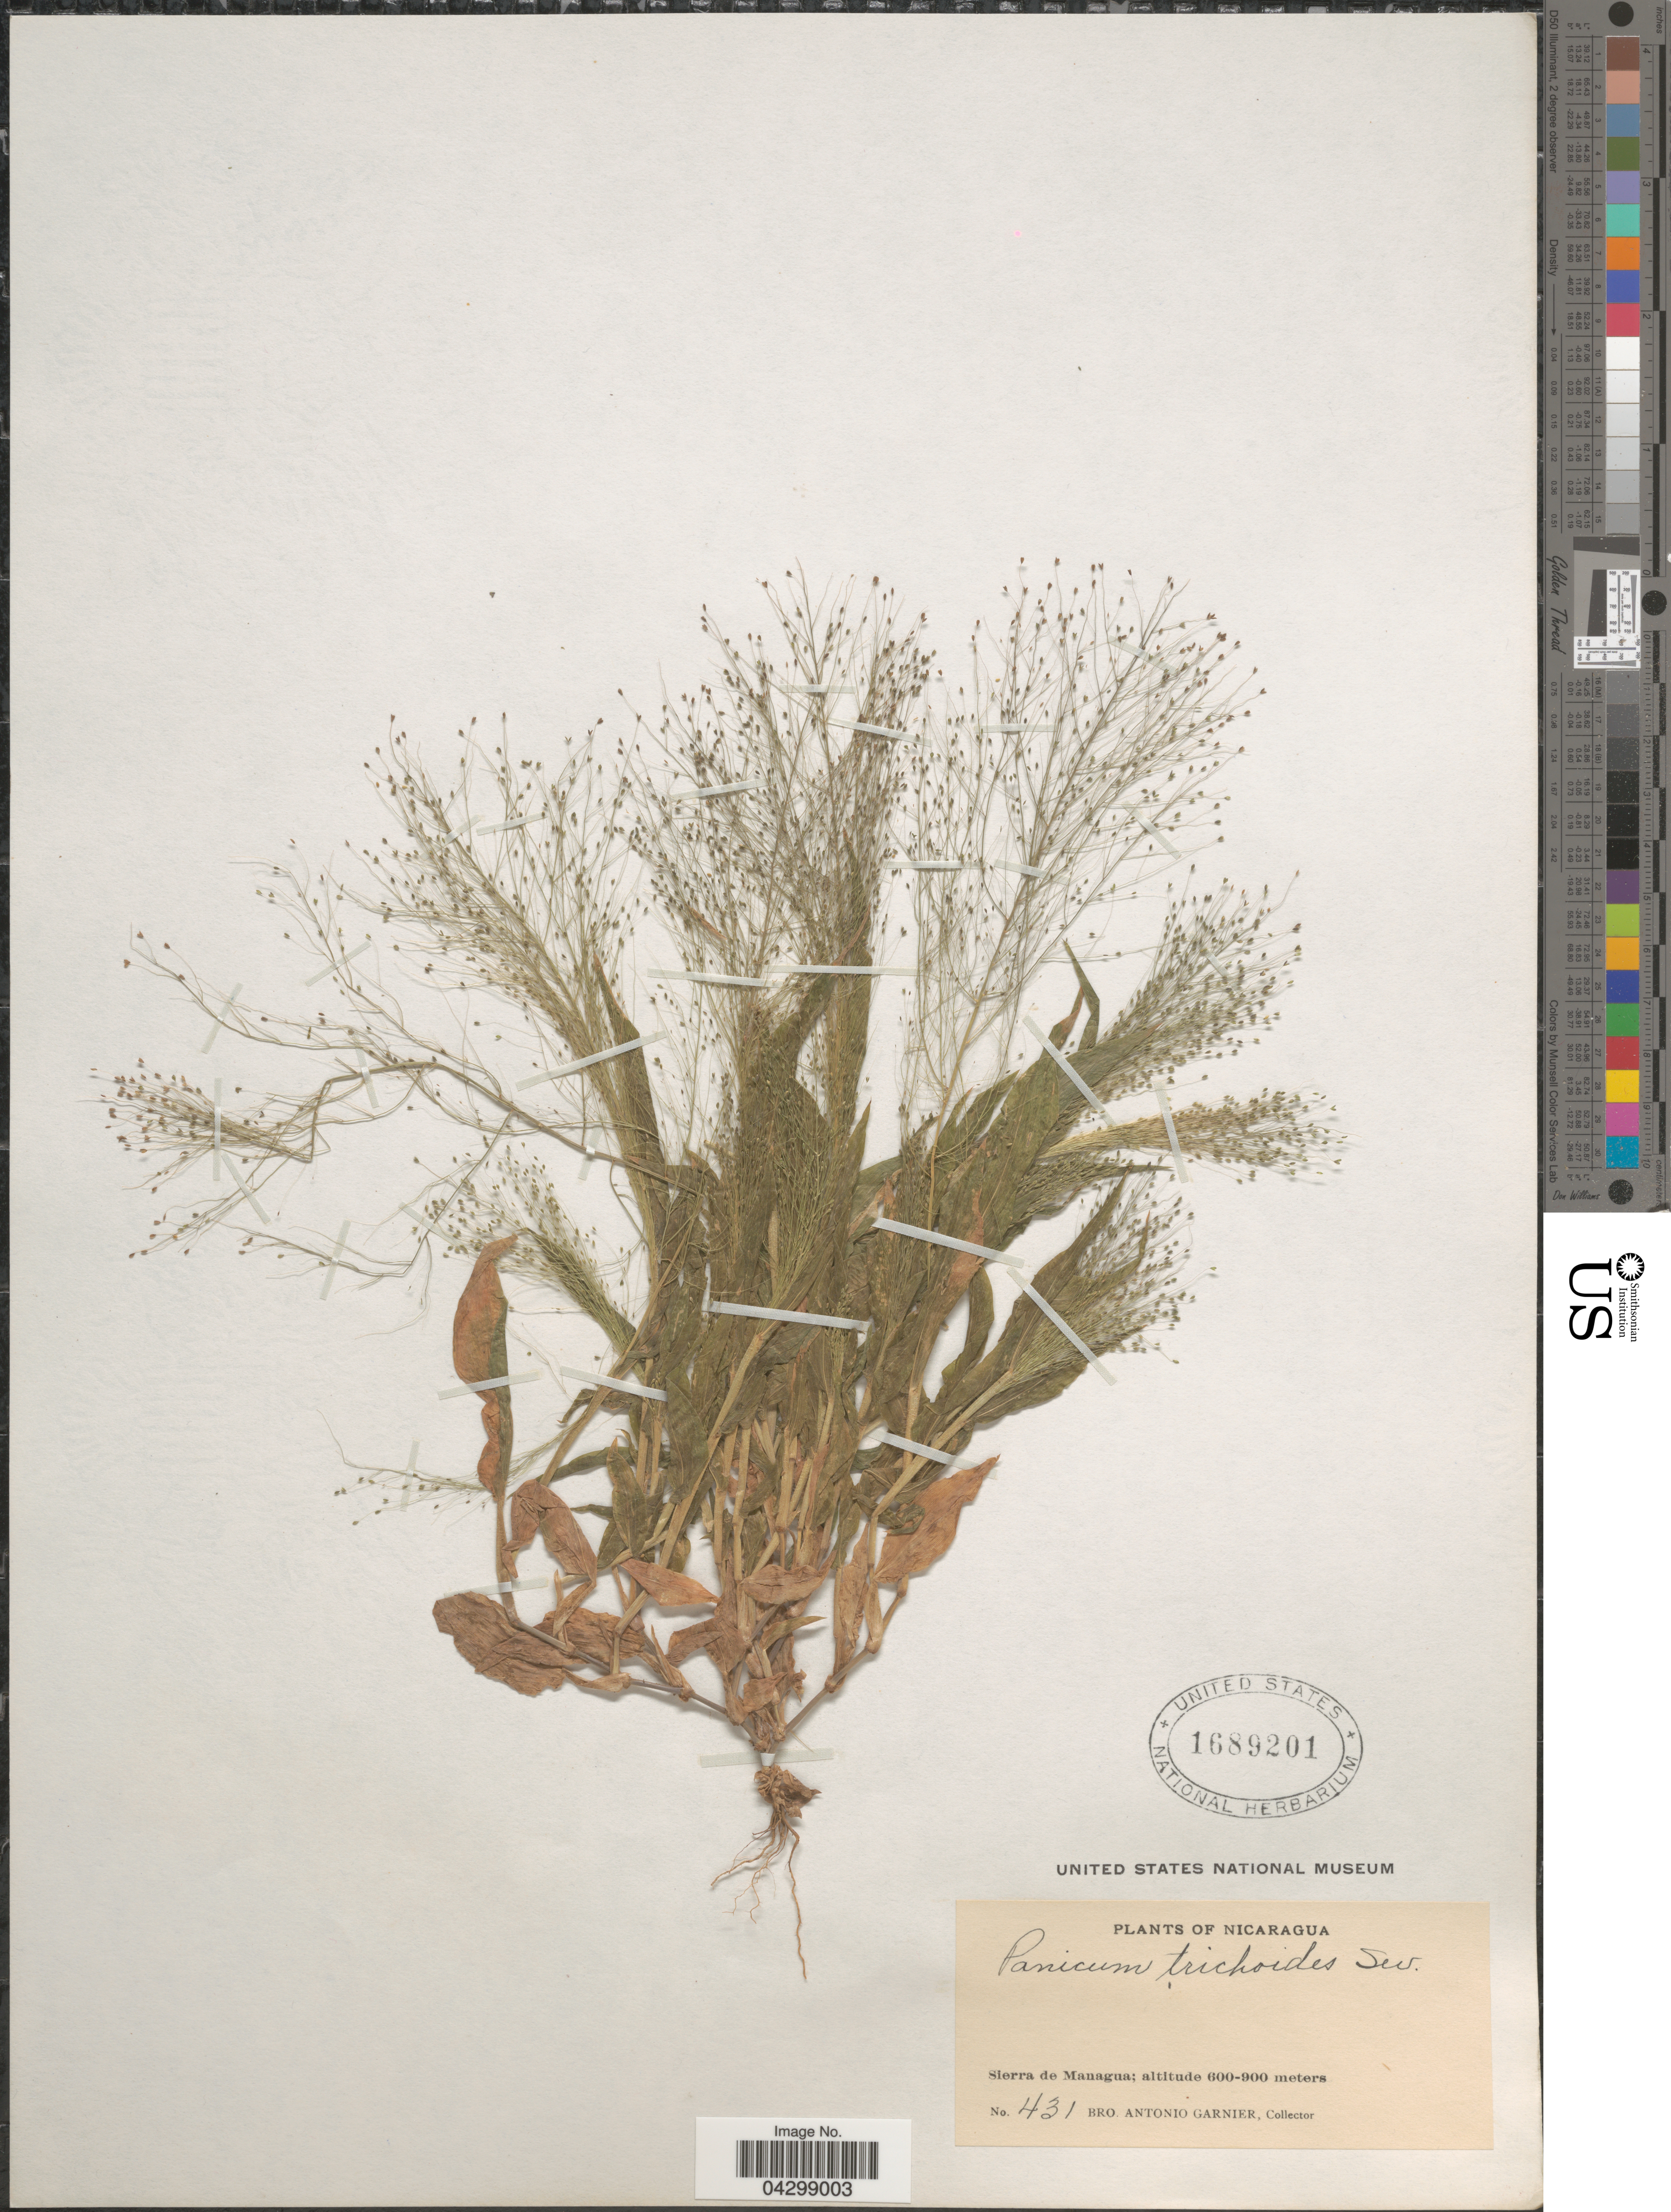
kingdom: Plantae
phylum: Tracheophyta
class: Liliopsida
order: Poales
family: Poaceae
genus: Panicum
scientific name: Panicum trichoides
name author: Sw.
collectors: Bro. A. Garnier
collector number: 431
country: Nicaragua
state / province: Managua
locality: Sierra de Managua.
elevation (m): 600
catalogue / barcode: US 1689201